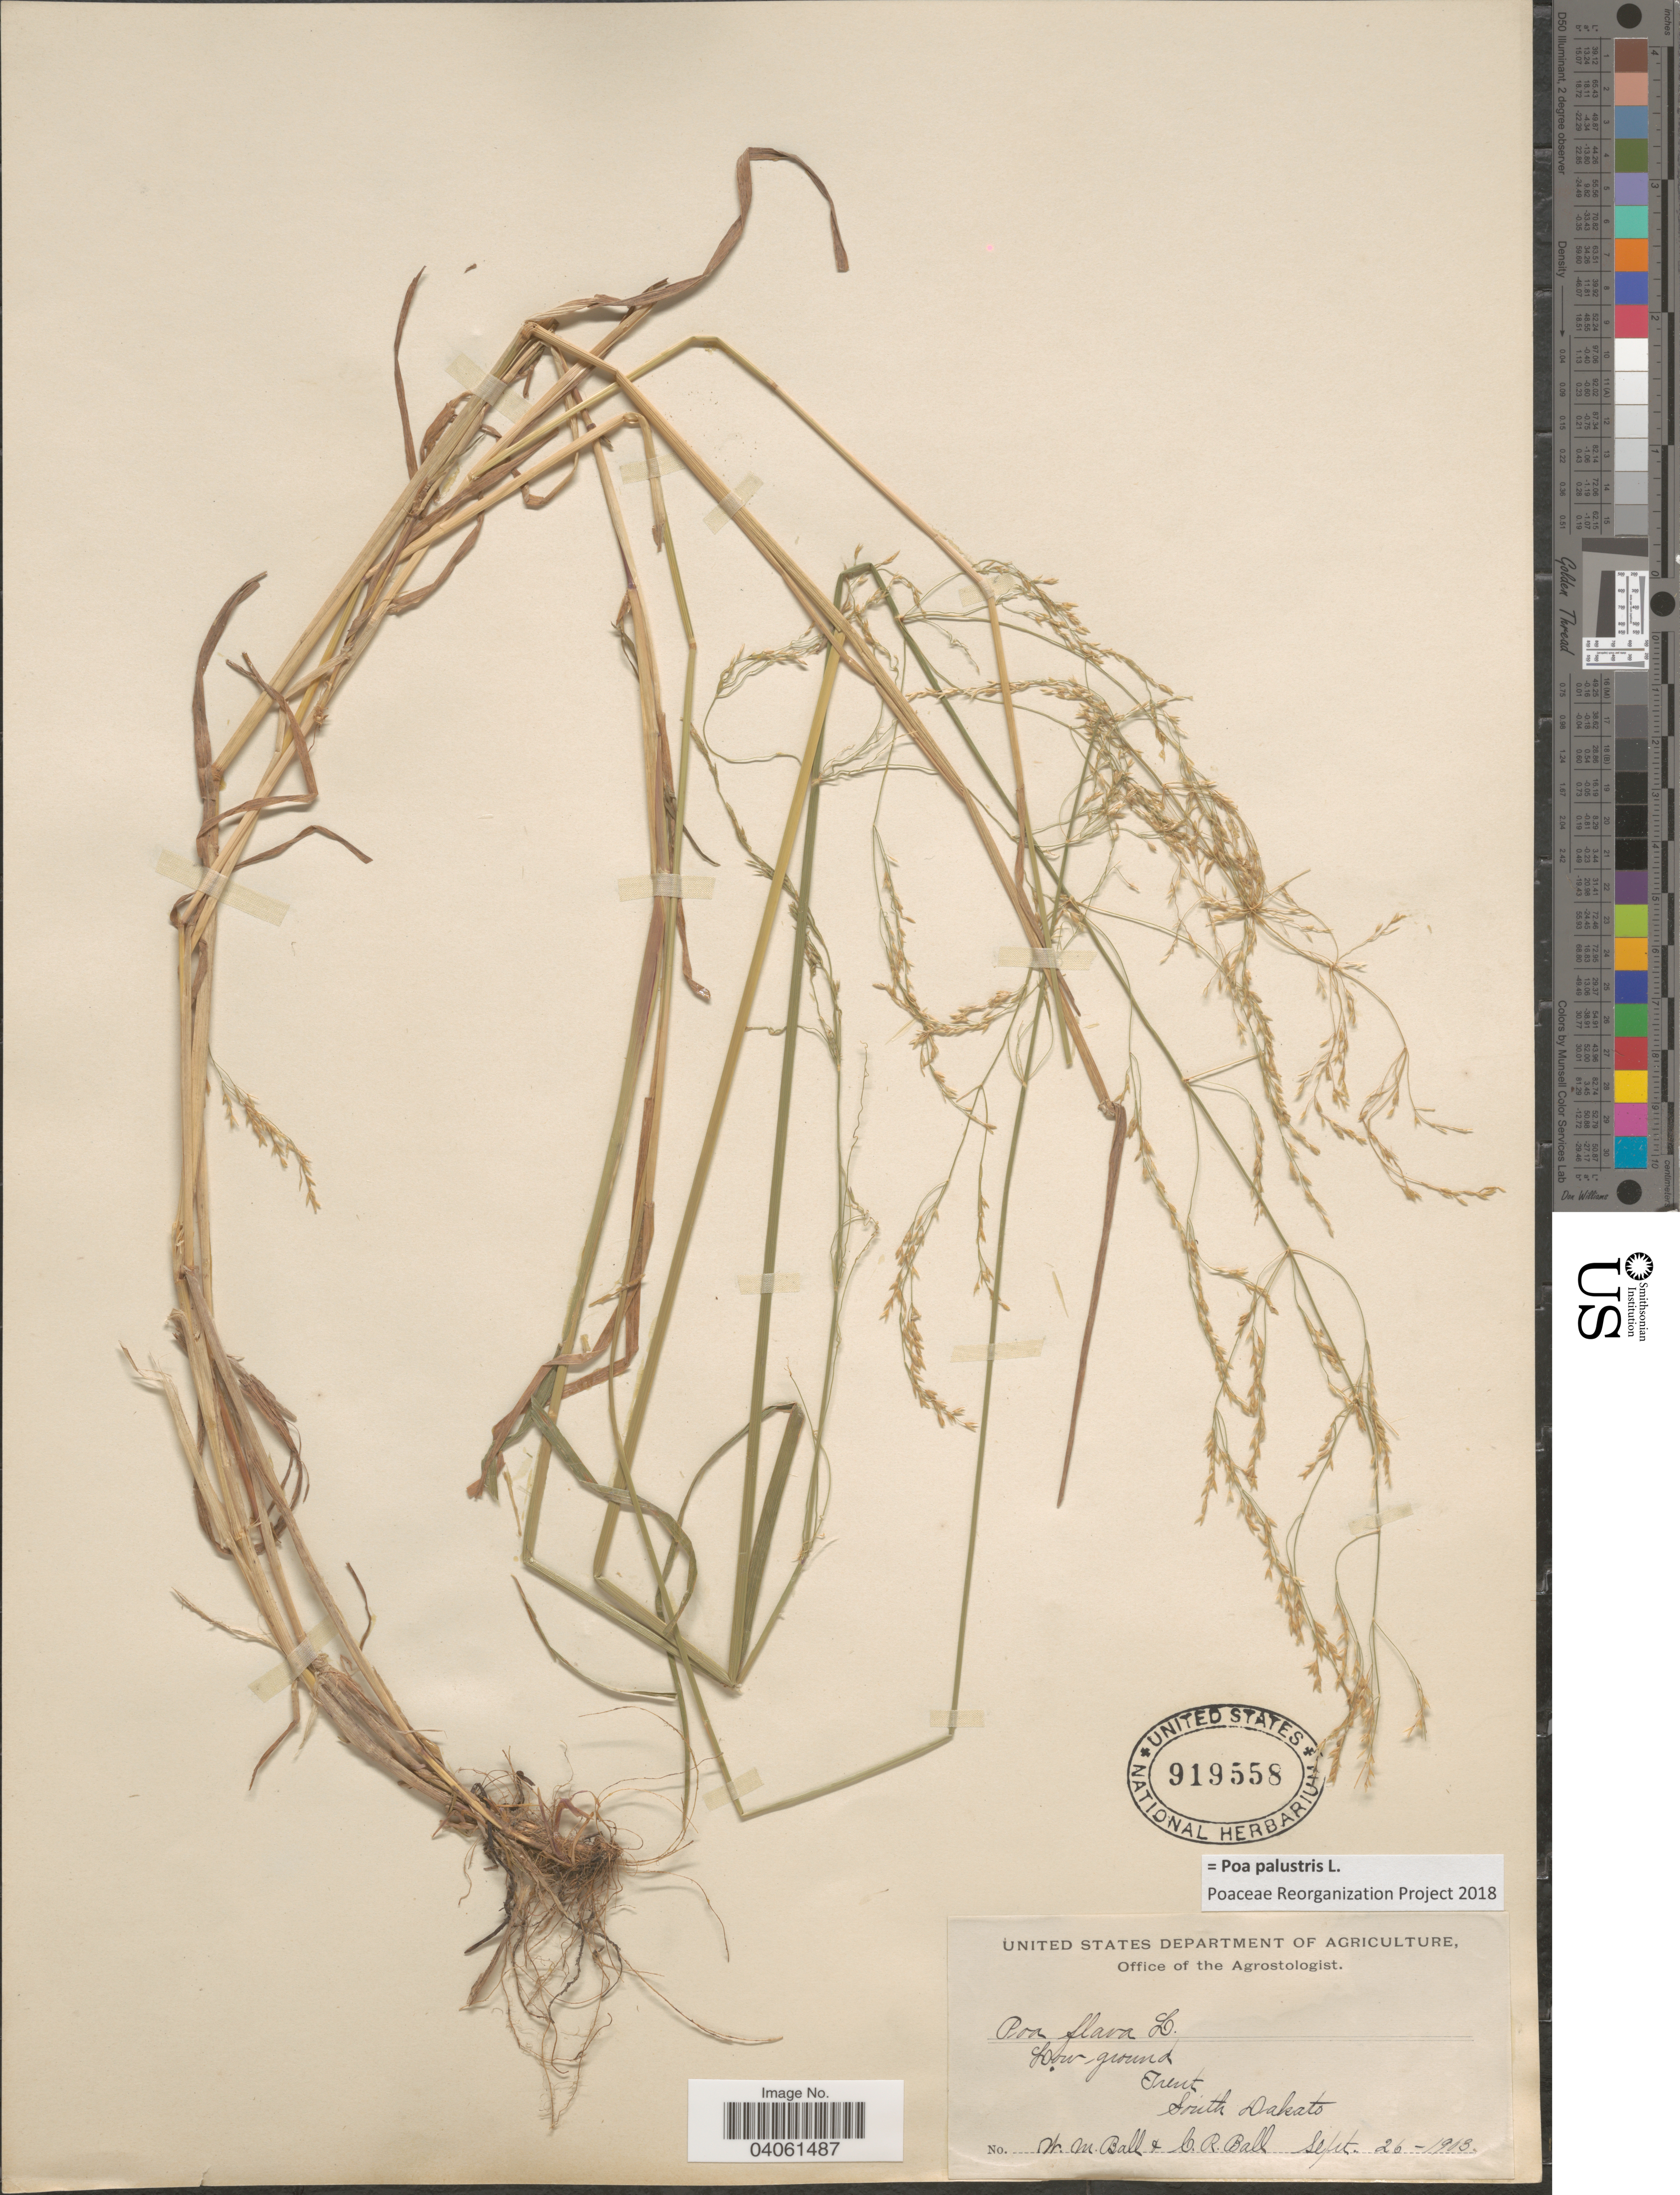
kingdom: Plantae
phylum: Tracheophyta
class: Liliopsida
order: Poales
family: Poaceae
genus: Poa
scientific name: Poa palustris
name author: L.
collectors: W. Ball & C. R. Ball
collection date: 1903-09-26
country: United States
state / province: South Dakota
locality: Trent.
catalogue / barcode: US 919558